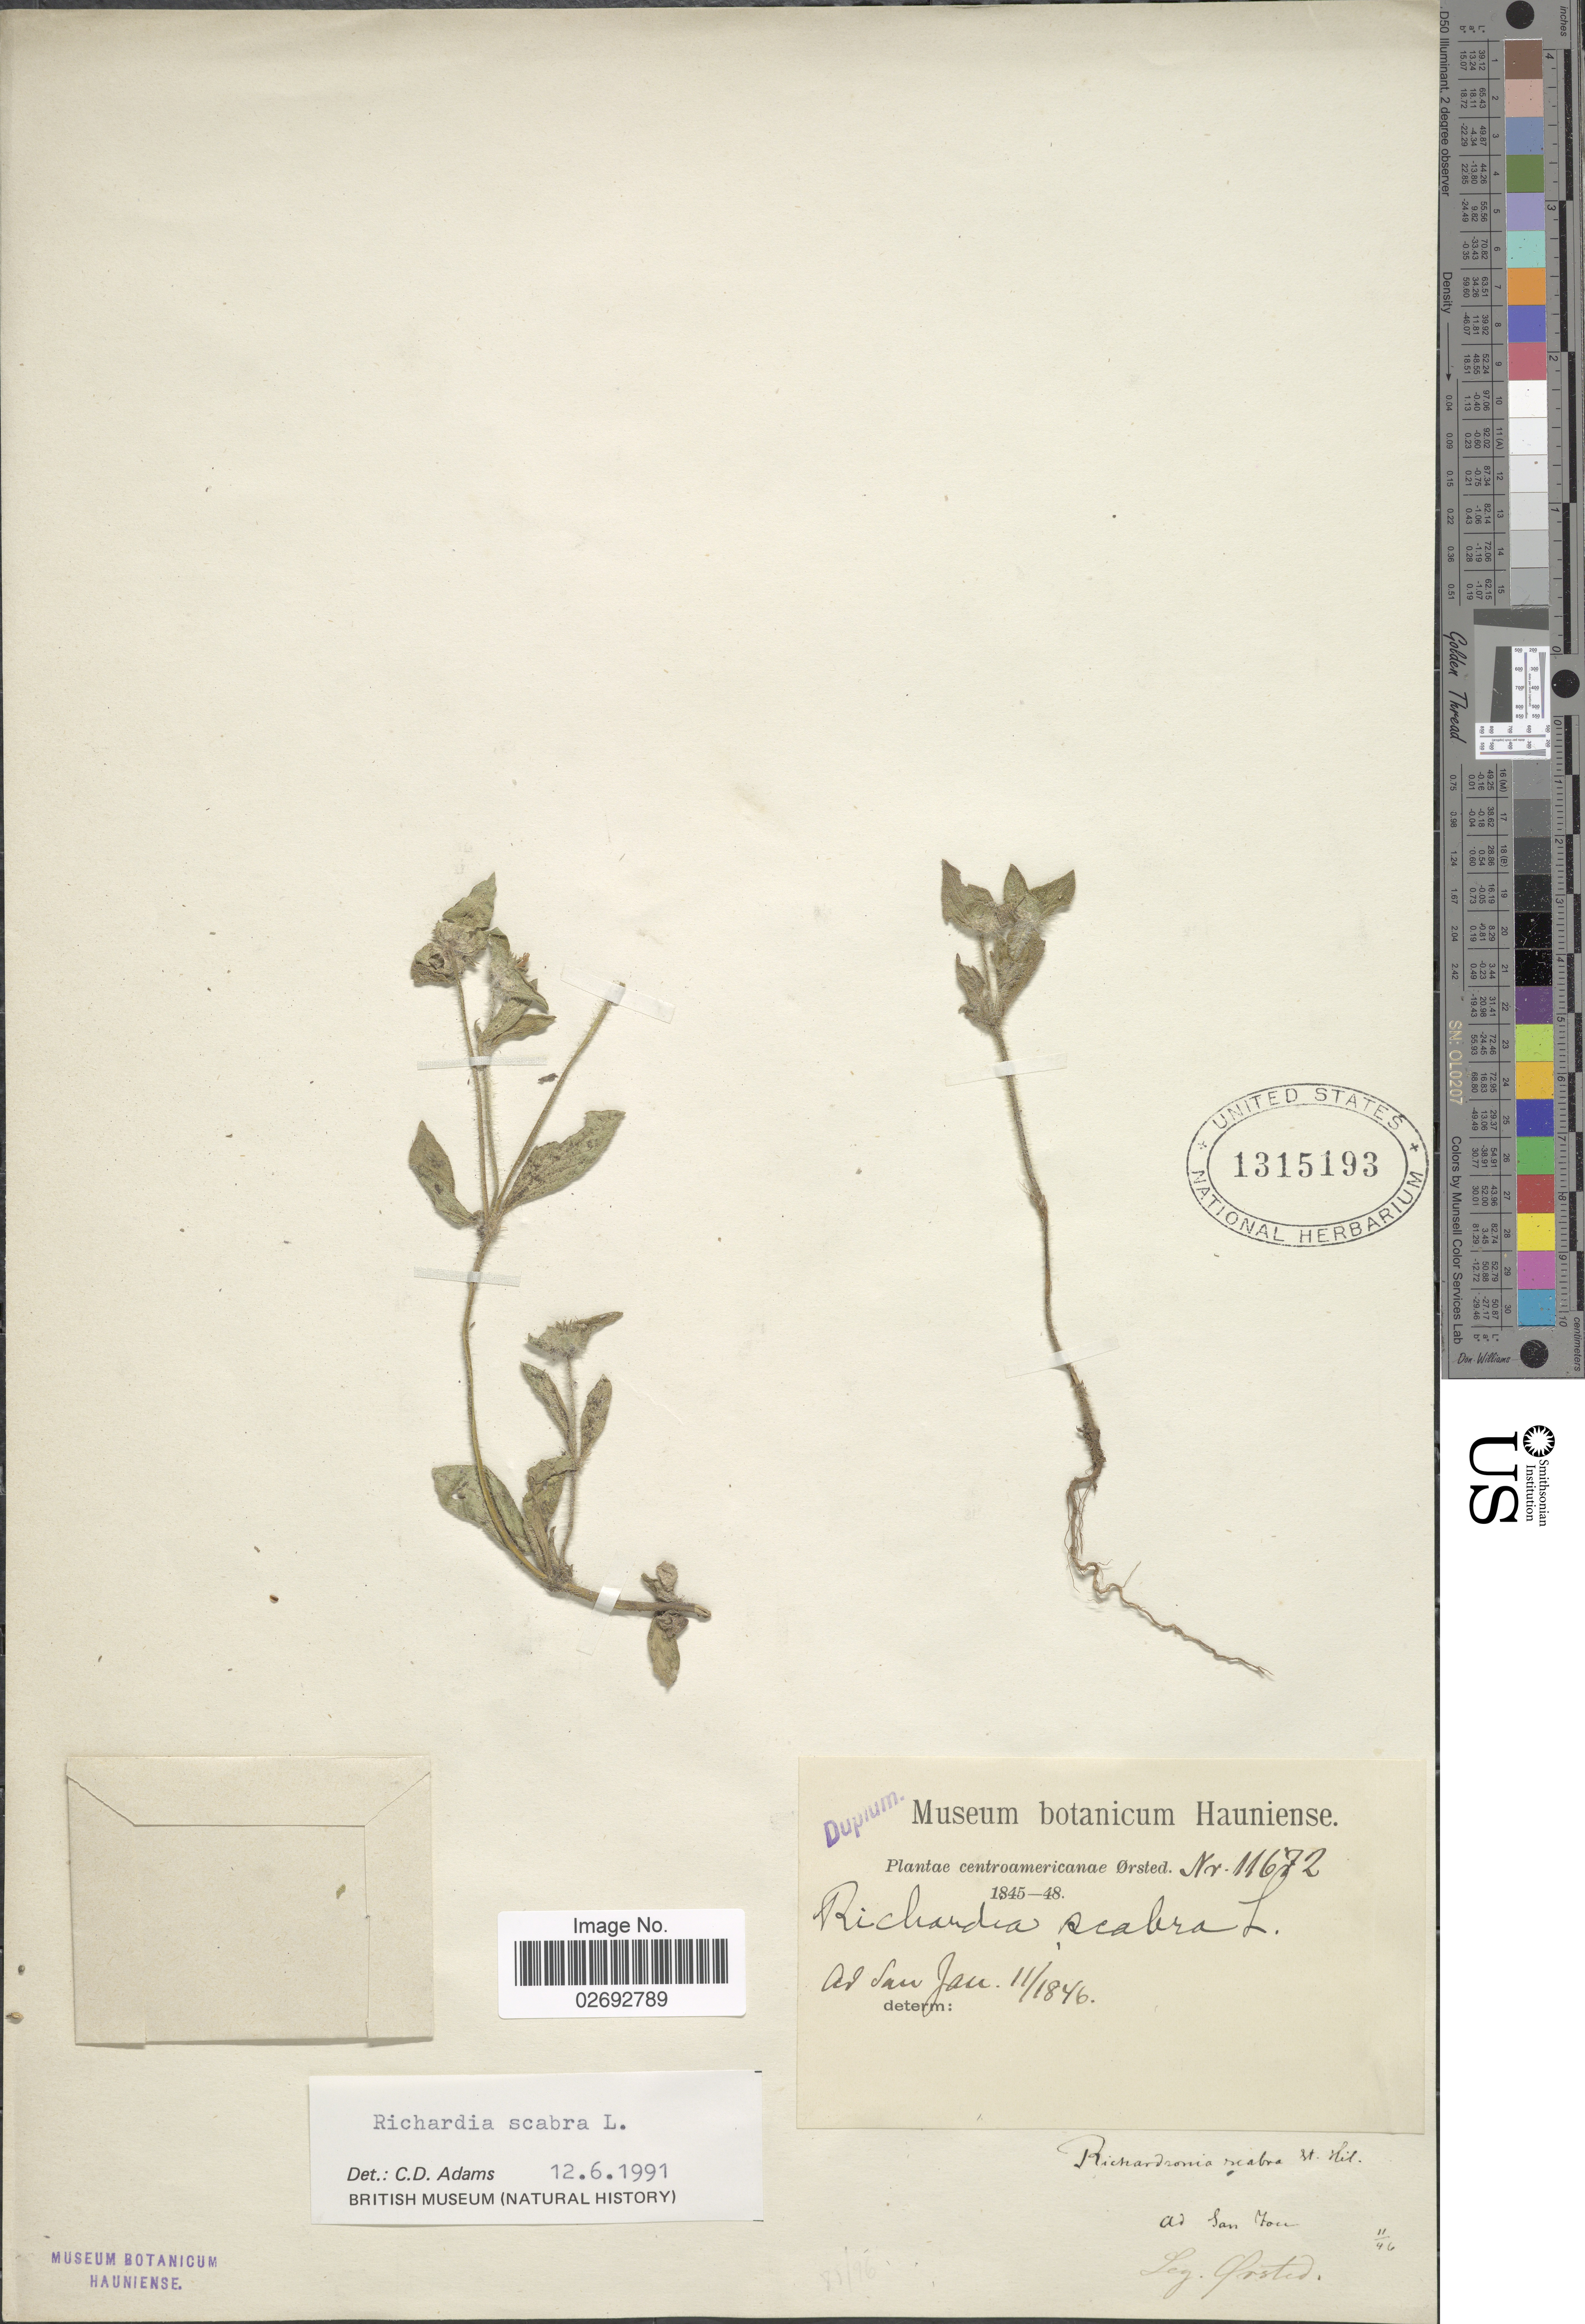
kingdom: Plantae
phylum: Tracheophyta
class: Magnoliopsida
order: Gentianales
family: Rubiaceae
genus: Richardia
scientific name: Richardia scabra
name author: L.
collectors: Ørsted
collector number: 11672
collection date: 1846-11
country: Costa Rica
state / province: San José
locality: Centroamericanae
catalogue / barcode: US 1315193